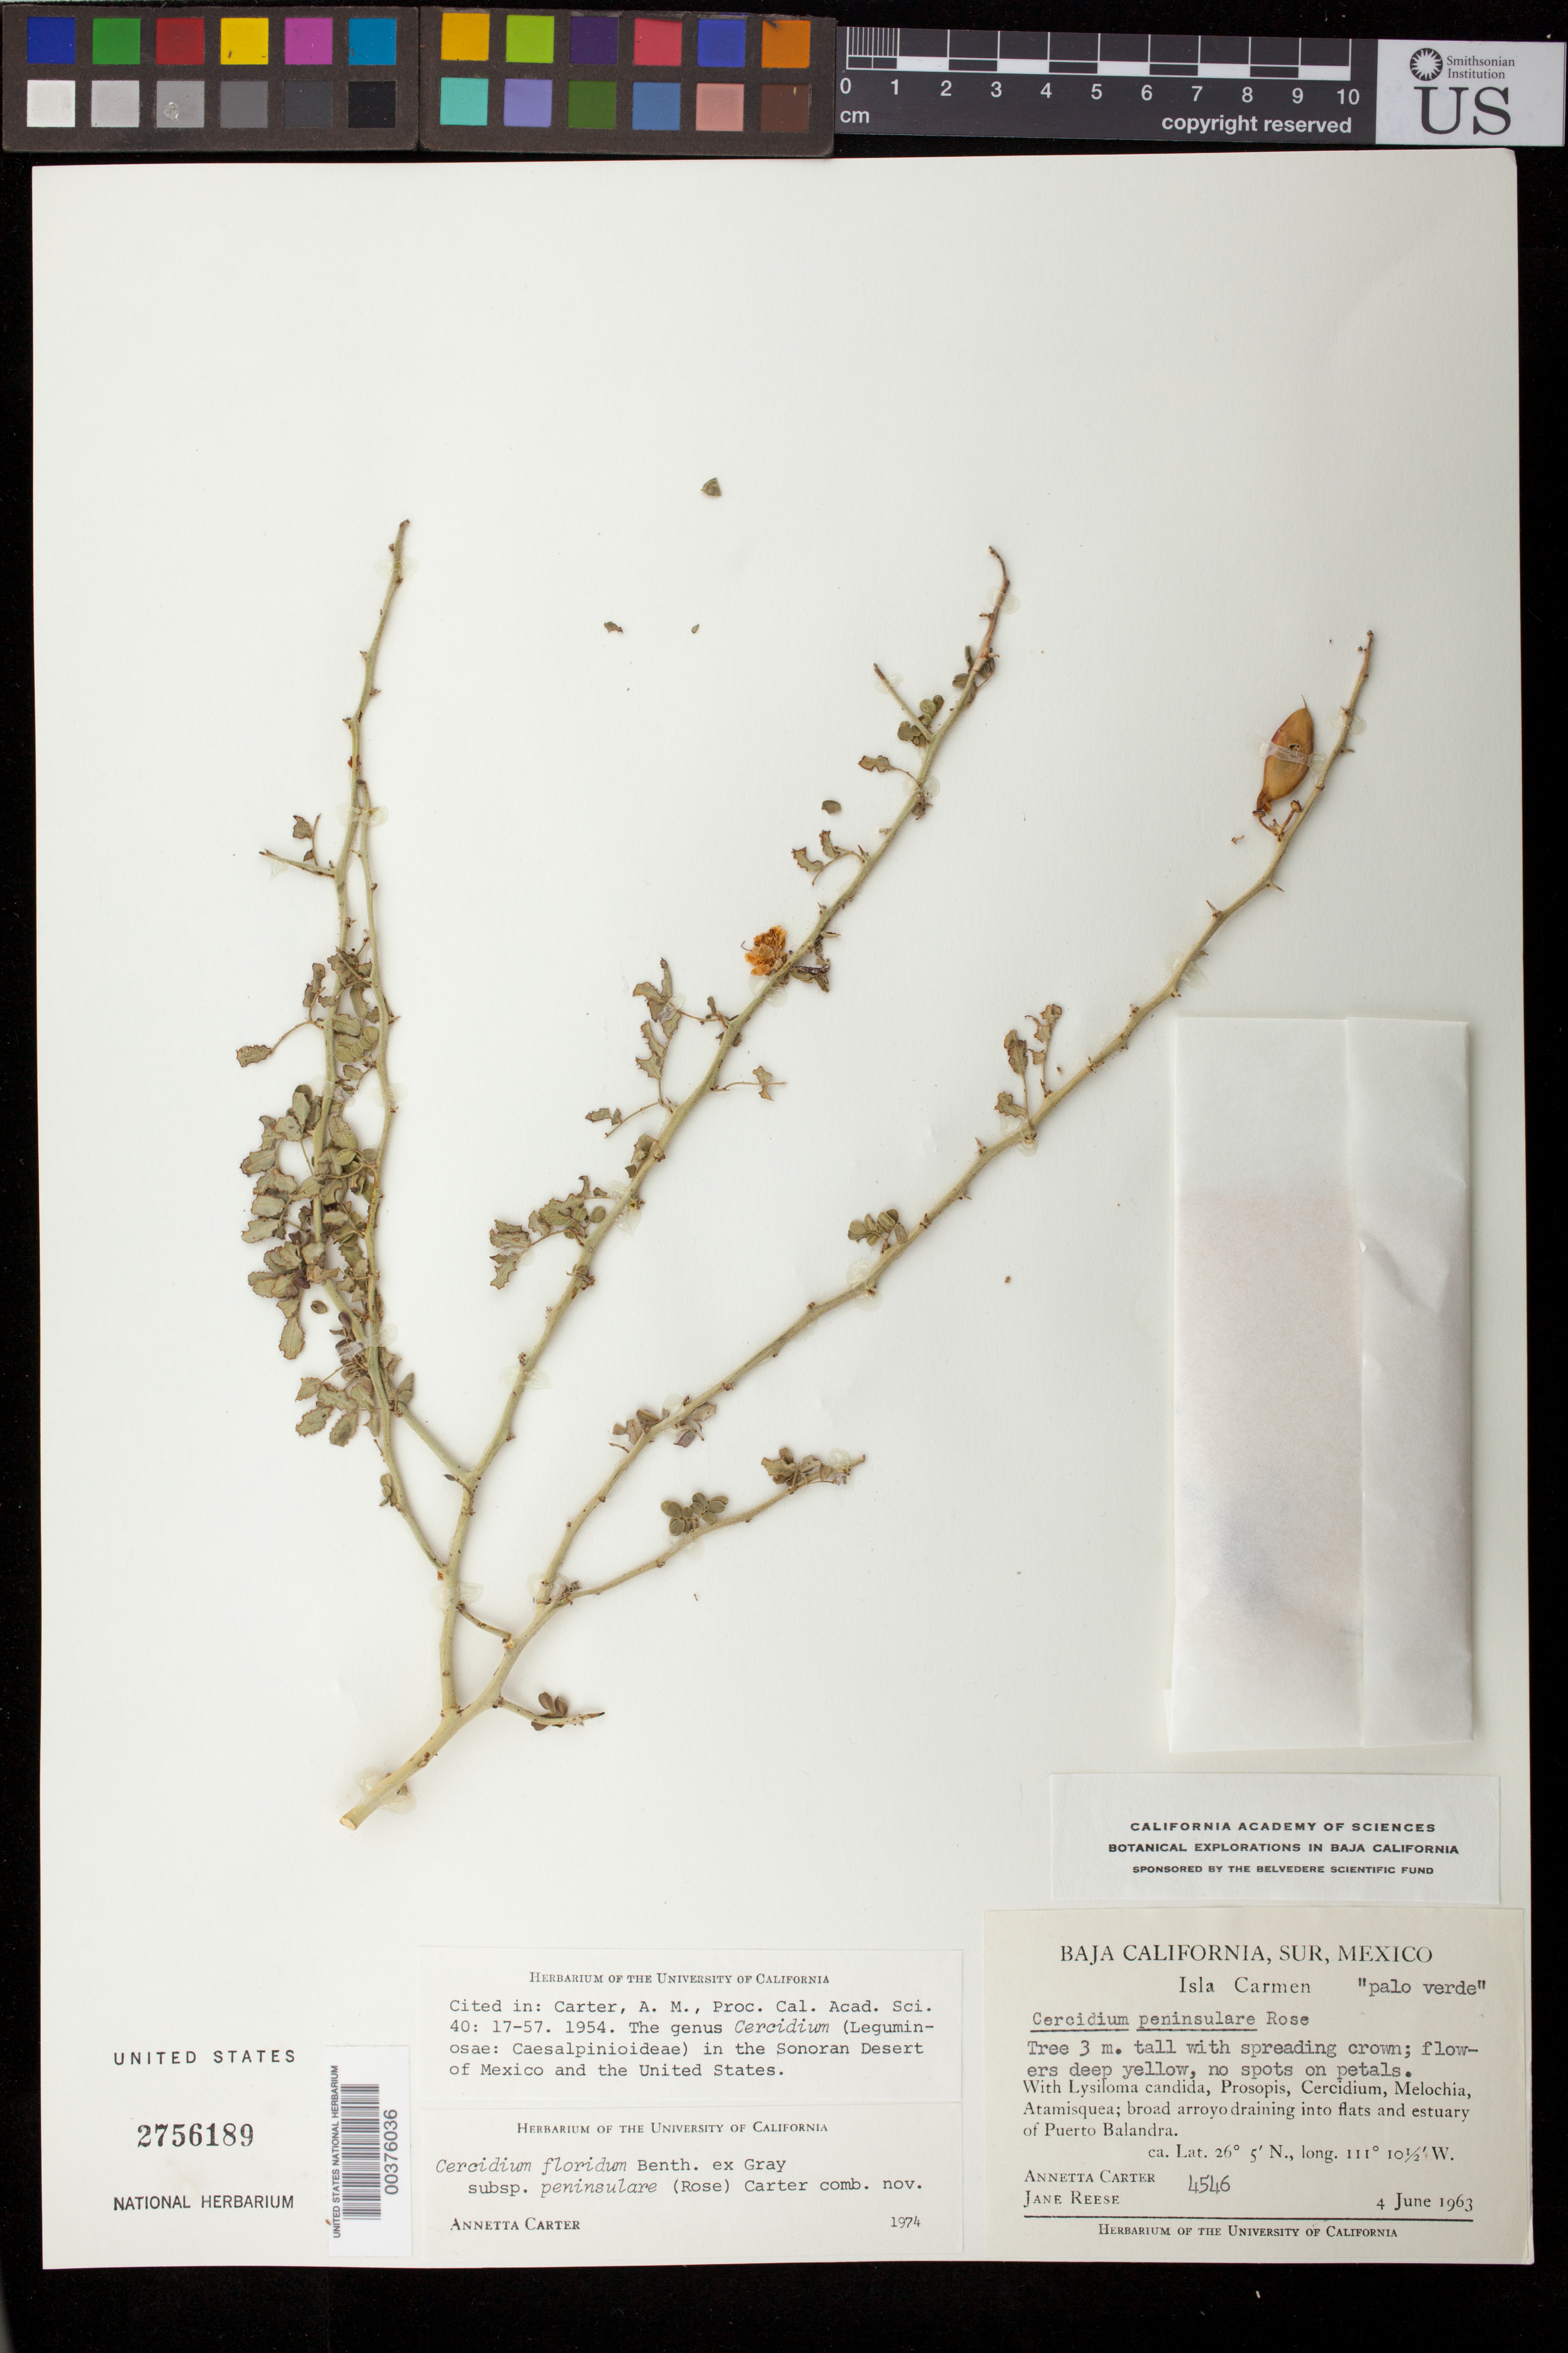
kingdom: Plantae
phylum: Tracheophyta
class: Magnoliopsida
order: Fabales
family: Fabaceae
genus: Parkinsonia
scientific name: Parkinsonia florida subsp. peninsulare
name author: (Rose) J.E. Hawkins & Felger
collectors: A. M. Carter & J. Reese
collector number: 4546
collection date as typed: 04 Jun 1963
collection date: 1963-06-04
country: Mexico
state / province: Baja California Sur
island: Isle Carmen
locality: Puerto Balandra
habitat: Broad arroyo draining into flats and estuary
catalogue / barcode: US 2756189